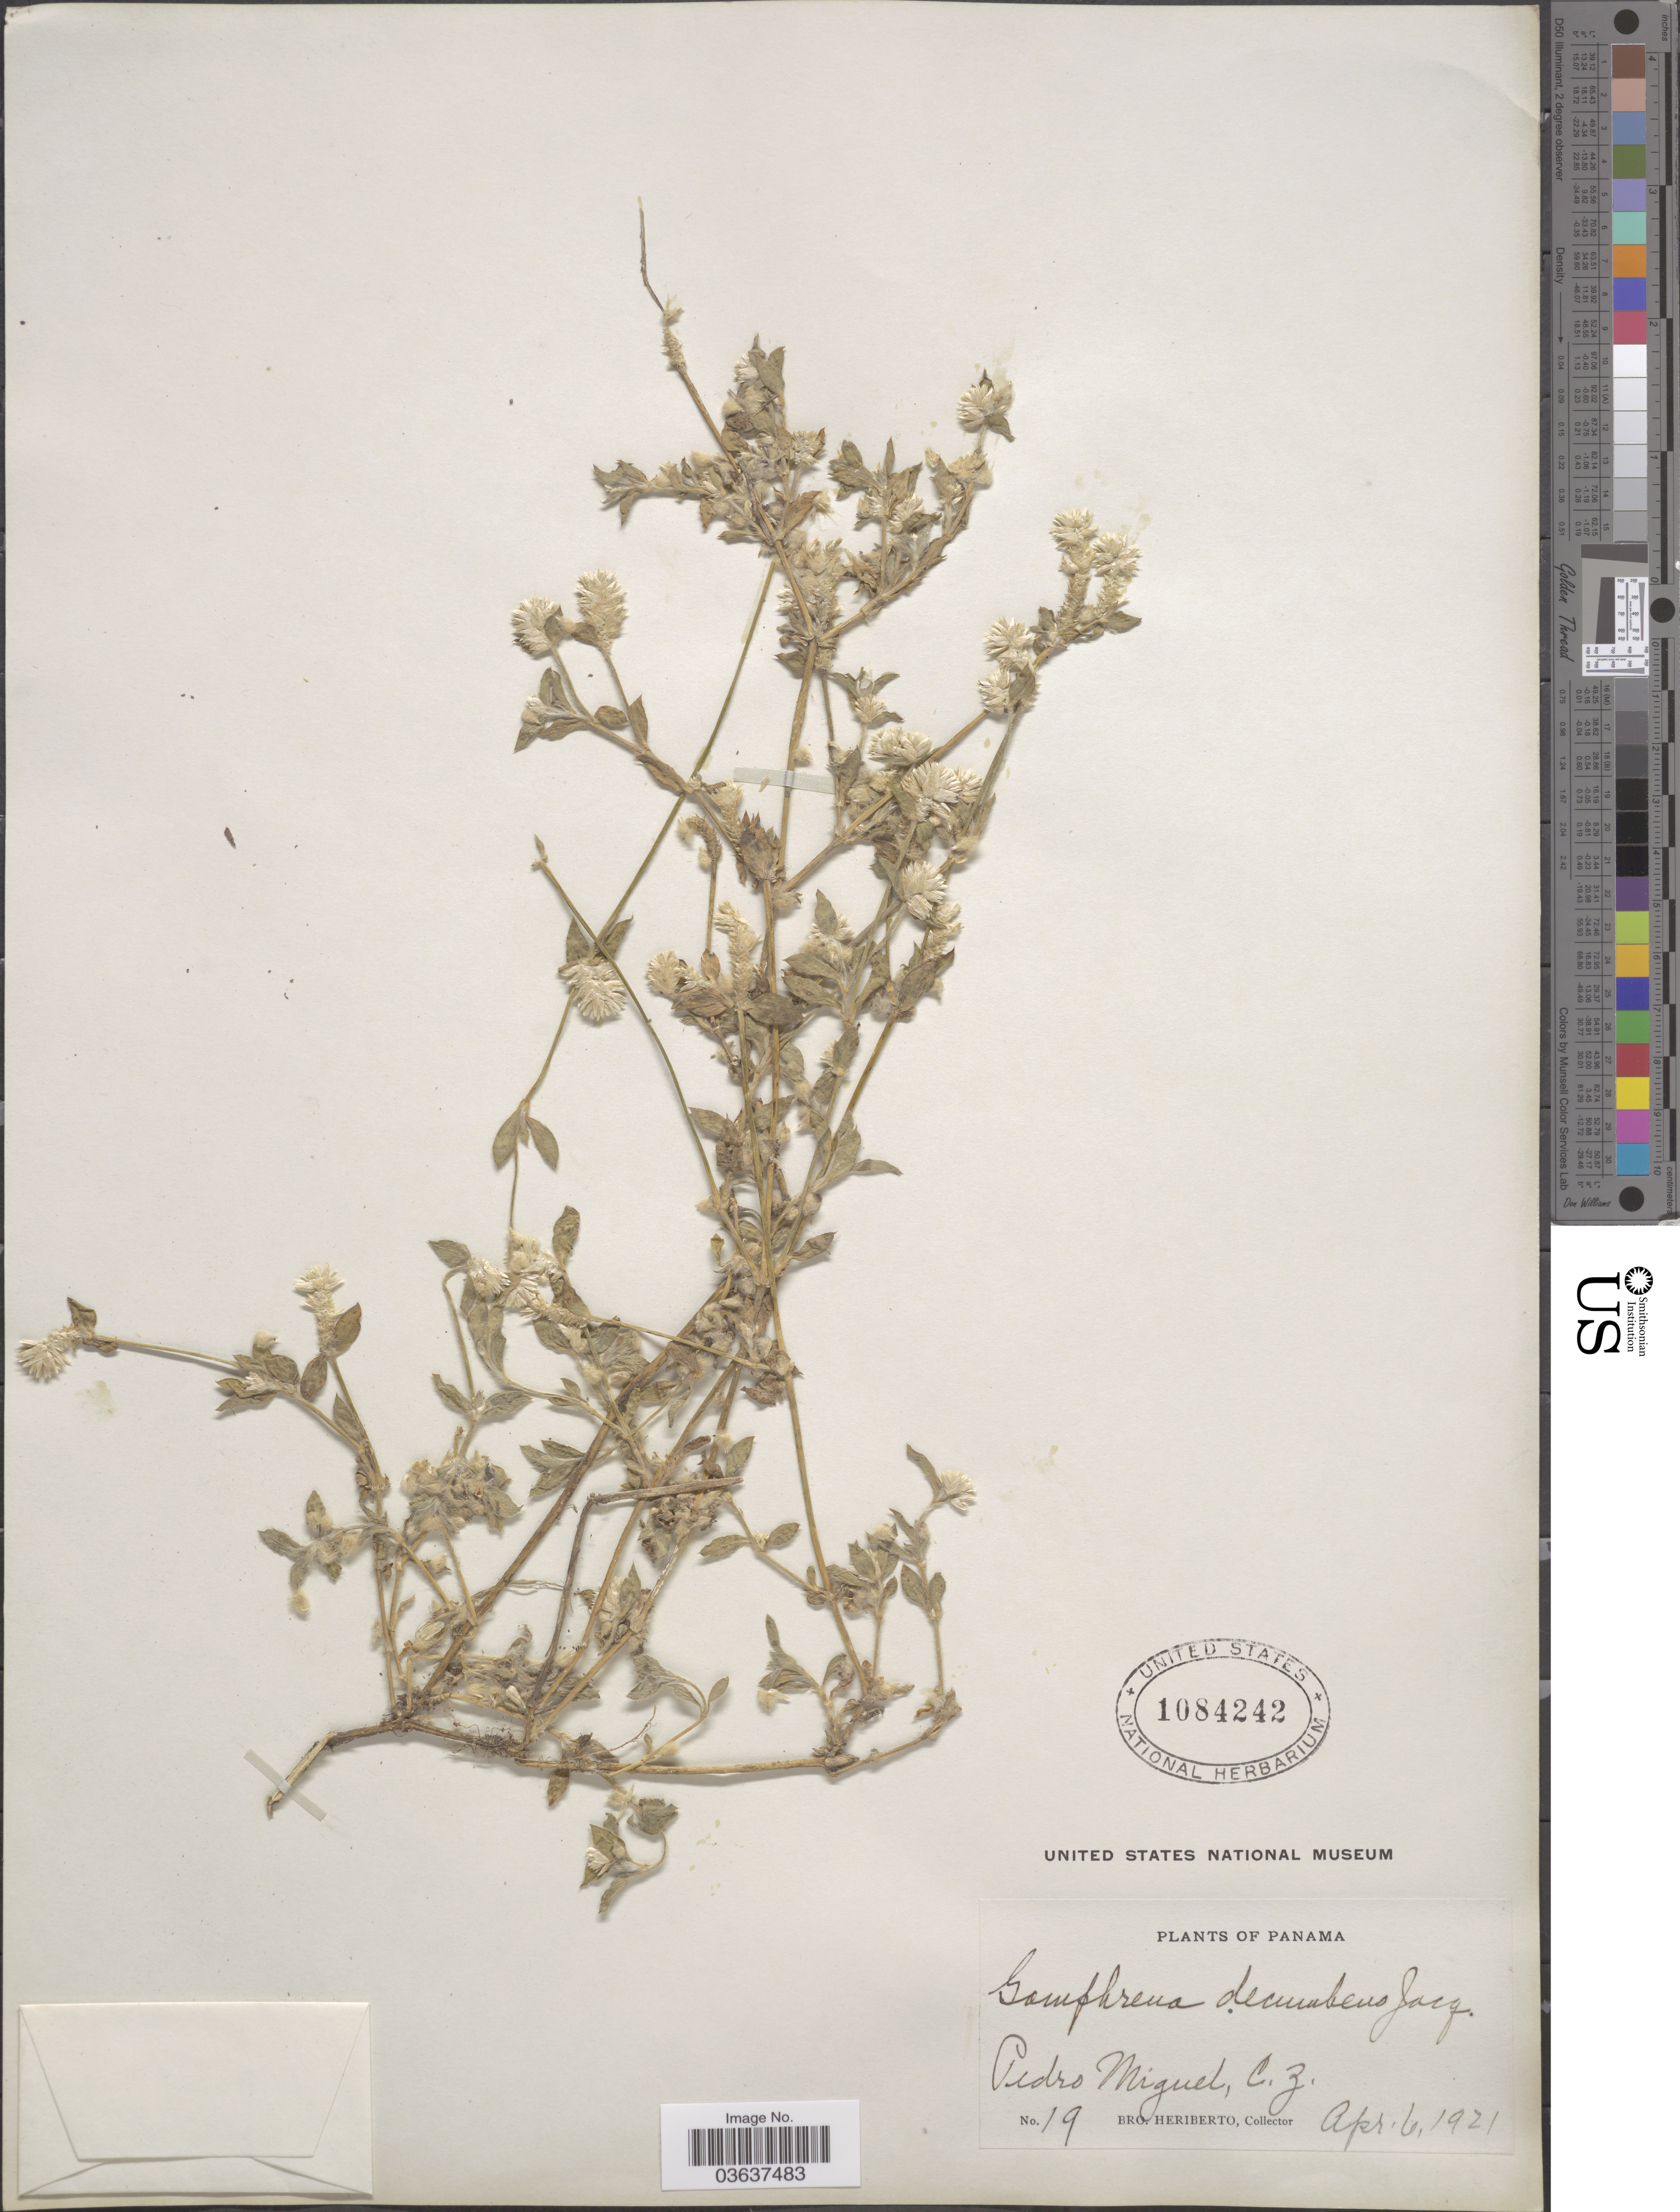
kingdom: Plantae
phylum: Tracheophyta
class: Magnoliopsida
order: Caryophyllales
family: Amaranthaceae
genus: Gomphrena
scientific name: Gomphrena decumbens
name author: Jacq.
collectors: B. Heriberto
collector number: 19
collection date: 1921-04-06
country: Panama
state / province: Colón / Panamá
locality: Pedro Miguel, C. Z.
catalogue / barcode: US 1084242